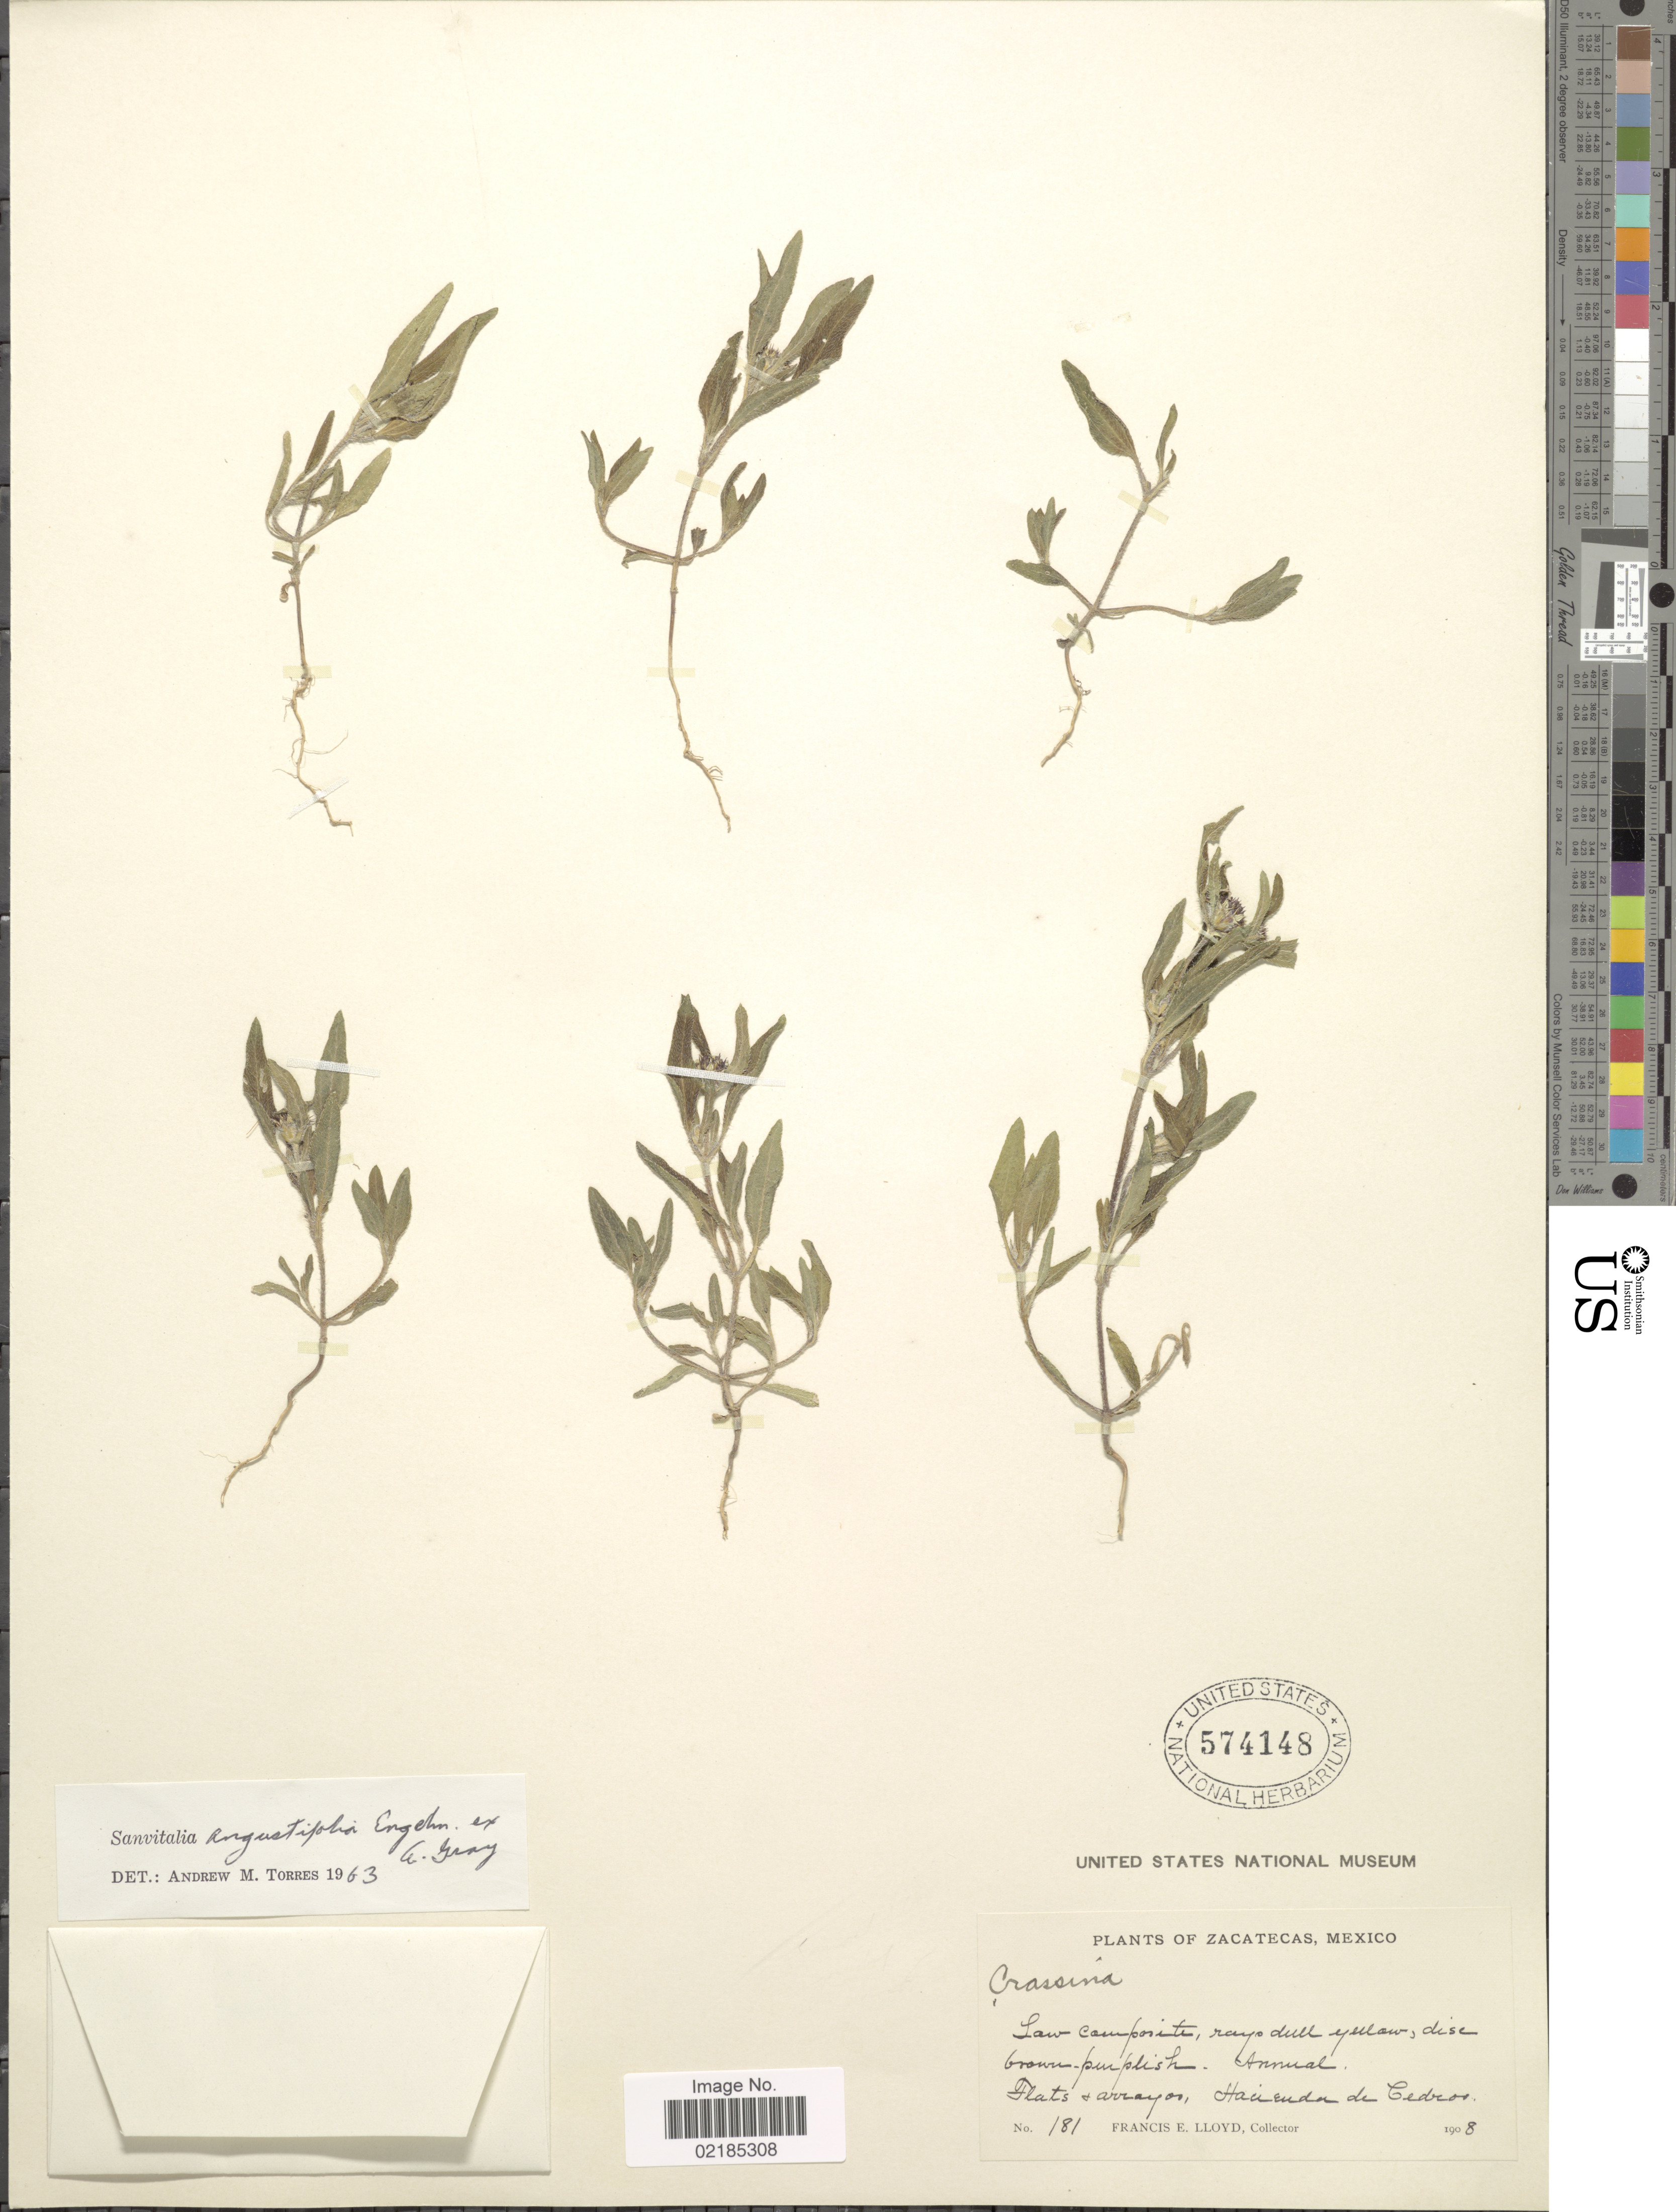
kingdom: Plantae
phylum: Tracheophyta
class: Magnoliopsida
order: Asterales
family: Asteraceae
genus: Sanvitalia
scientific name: Sanvitalia angustifolia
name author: Engelm. ex A. Gray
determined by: Skibicki, Samuel V.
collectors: Lloyd, C. E.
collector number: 181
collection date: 1908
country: Mexico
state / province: Zacatecas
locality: Hacienda de Cedros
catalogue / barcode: US 574148